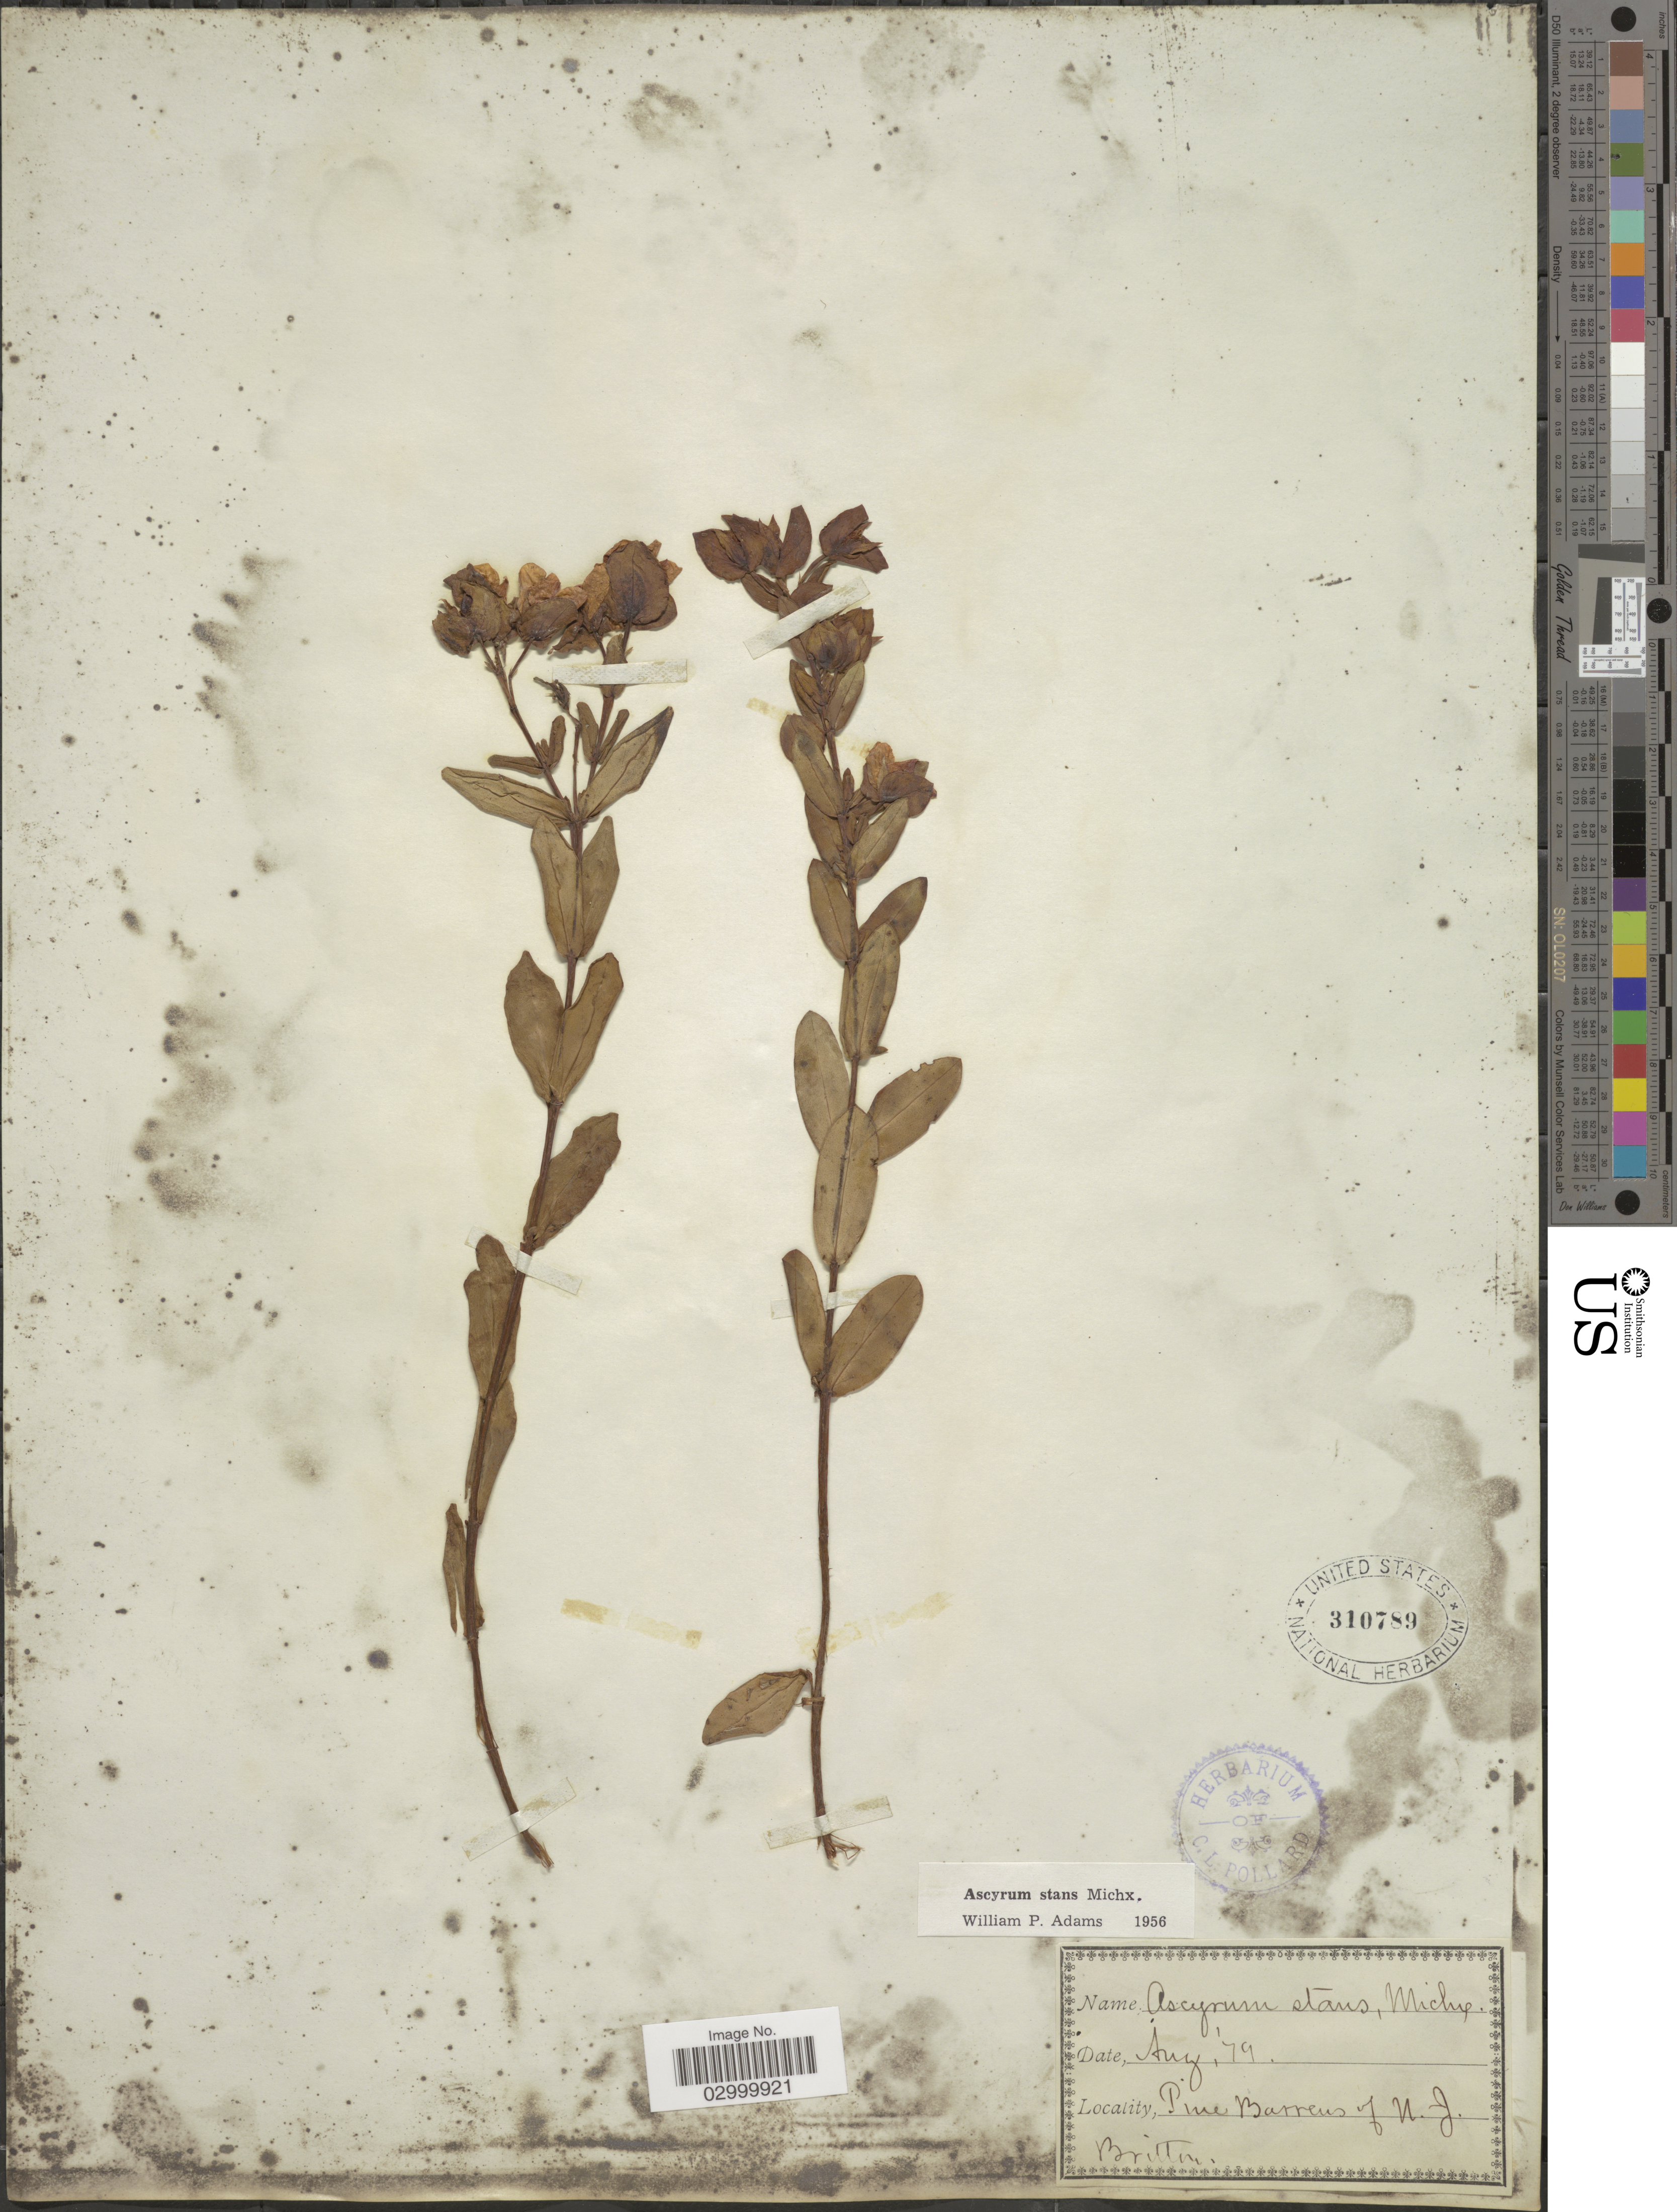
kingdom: Plantae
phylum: Tracheophyta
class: Magnoliopsida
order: Malpighiales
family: Hypericaceae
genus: Hypericum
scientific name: Hypericum crux-andreae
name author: (L.) Crantz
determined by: Strong, Mark T., (BOT), Smithsonian Institution - National Museum of Natural History (UNITED STATES)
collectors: Britton, --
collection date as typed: Transcribed d/m/y: /8/79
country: United States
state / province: New Jersey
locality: Pine Barrens of N.J.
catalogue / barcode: US 310789